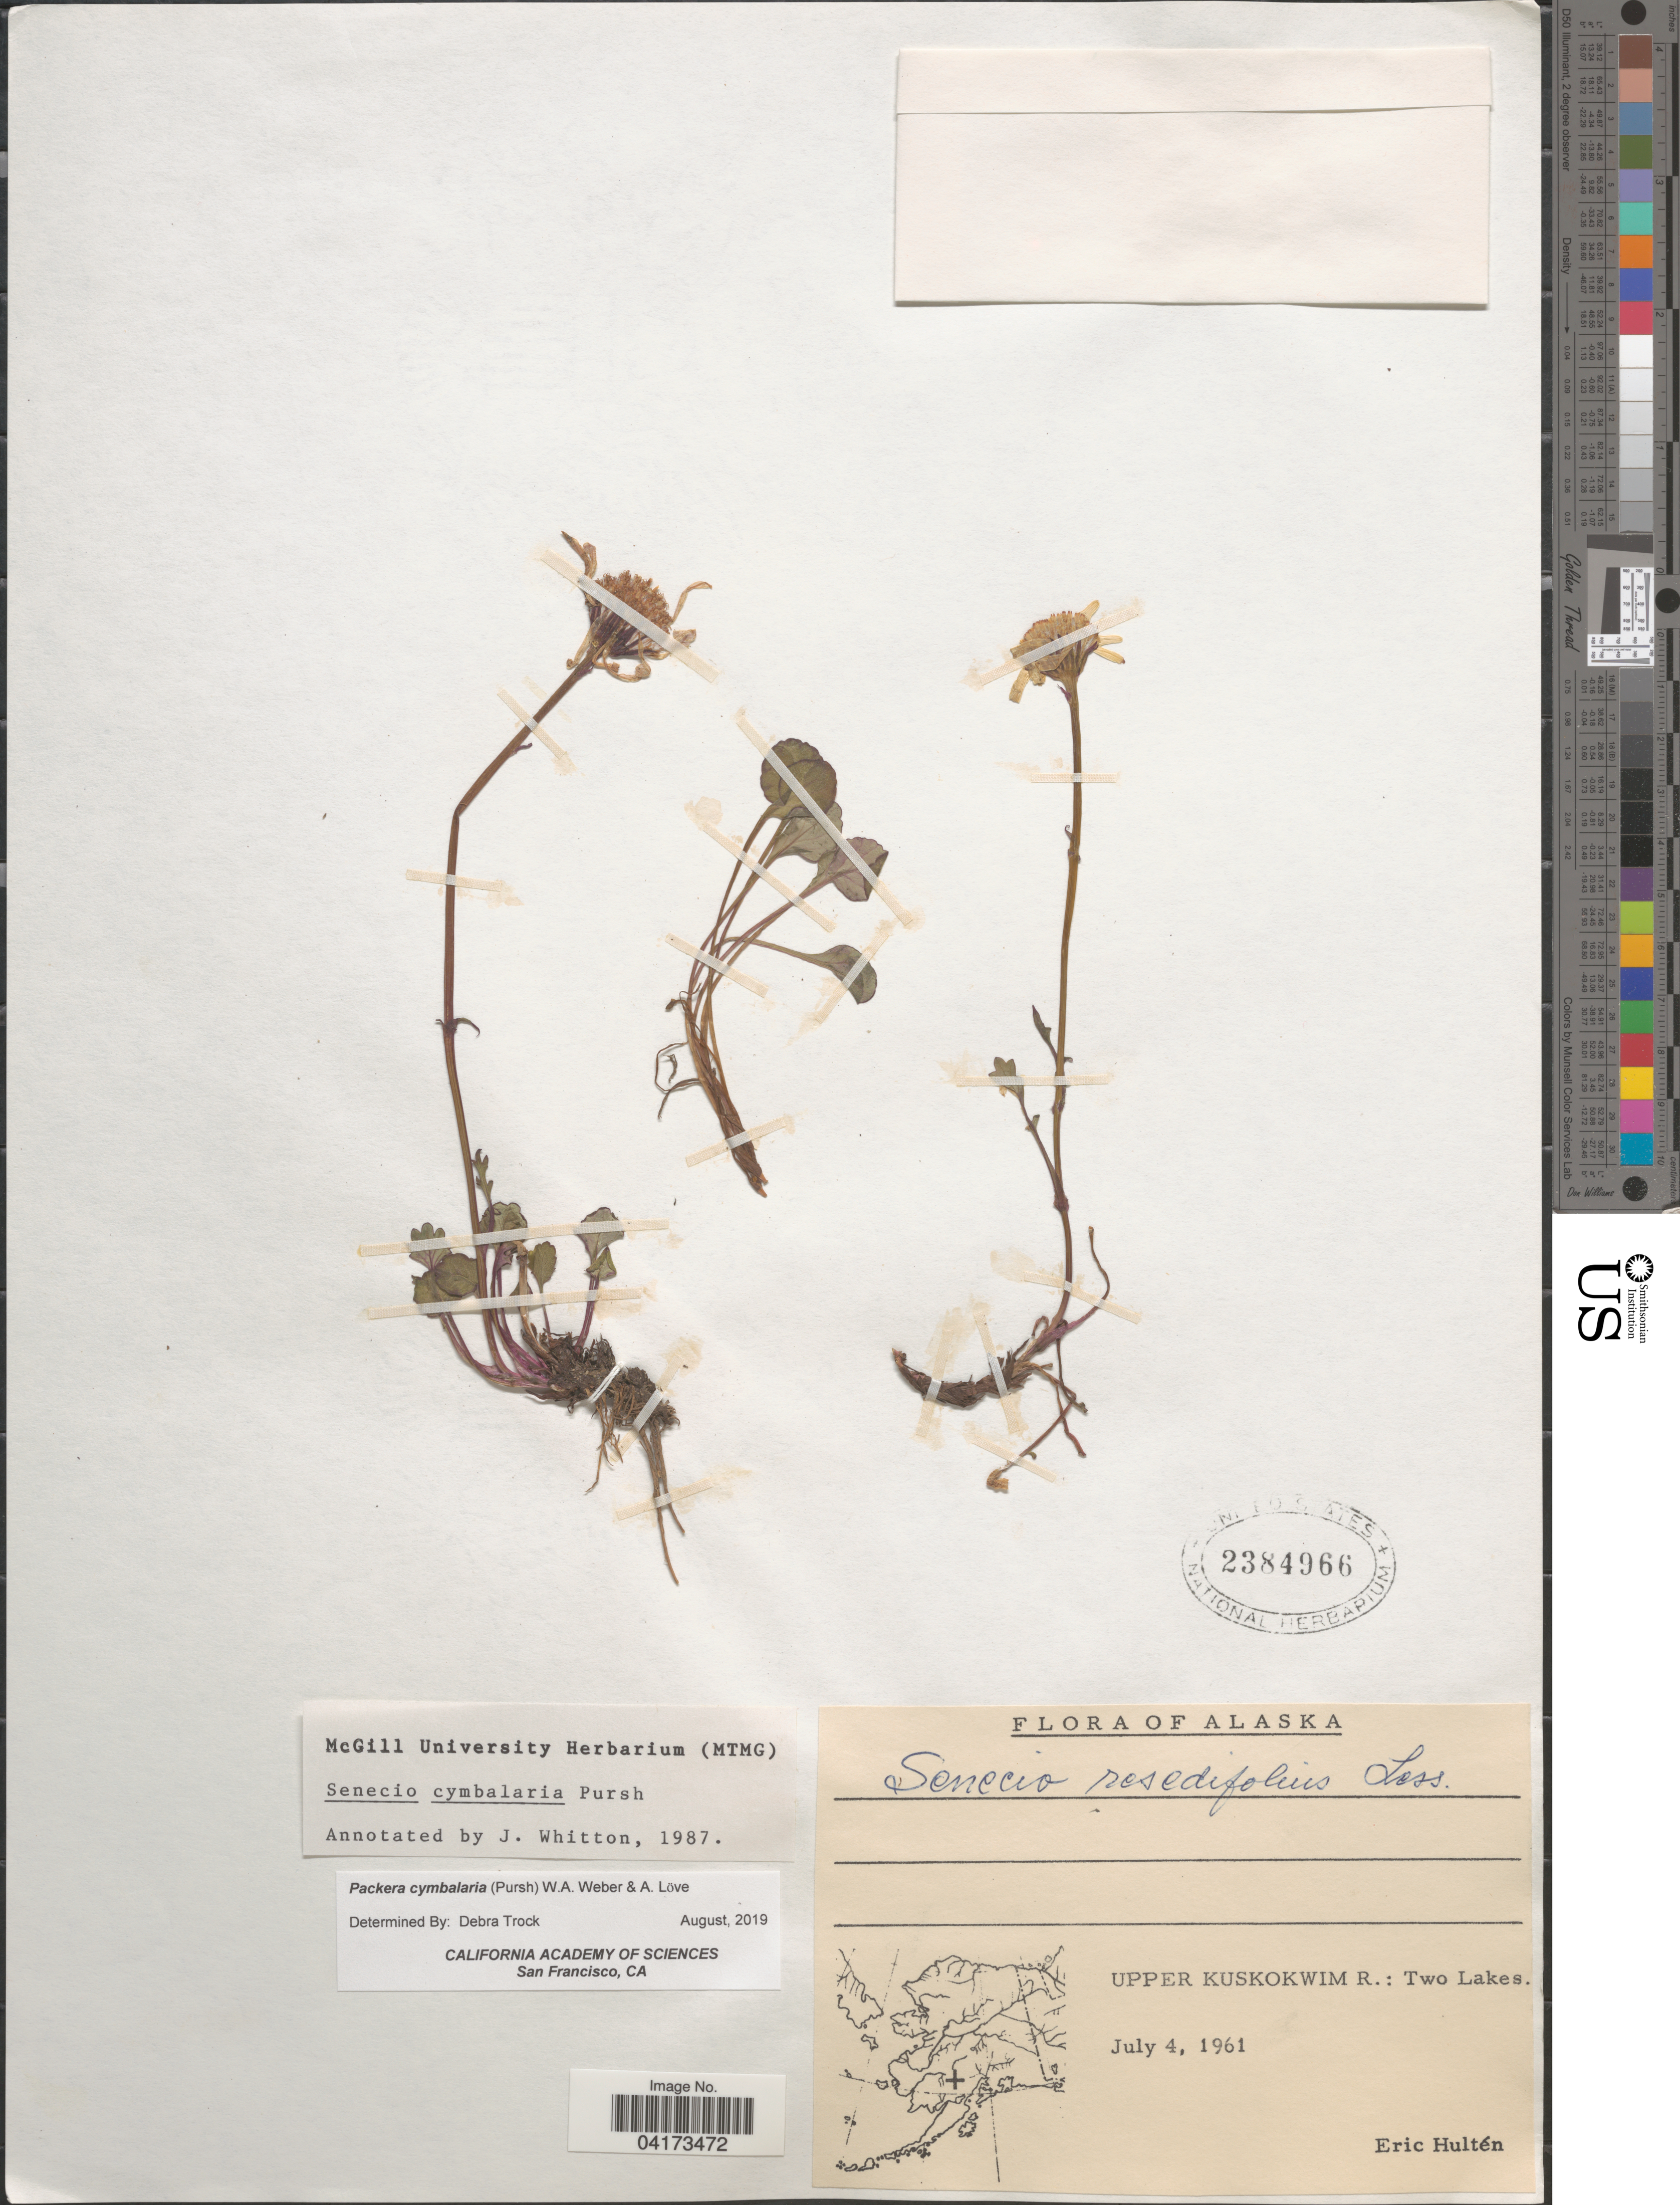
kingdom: Plantae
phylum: Tracheophyta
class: Magnoliopsida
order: Asterales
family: Asteraceae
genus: Packera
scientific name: Packera cymbalaria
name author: (Pursh) W.A. Weber & Á. Löve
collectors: E. G. Hultén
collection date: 1961-07-04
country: United States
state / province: Alaska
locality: Upper Kuskokwim R.: Two Lakes.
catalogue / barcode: US 2384966